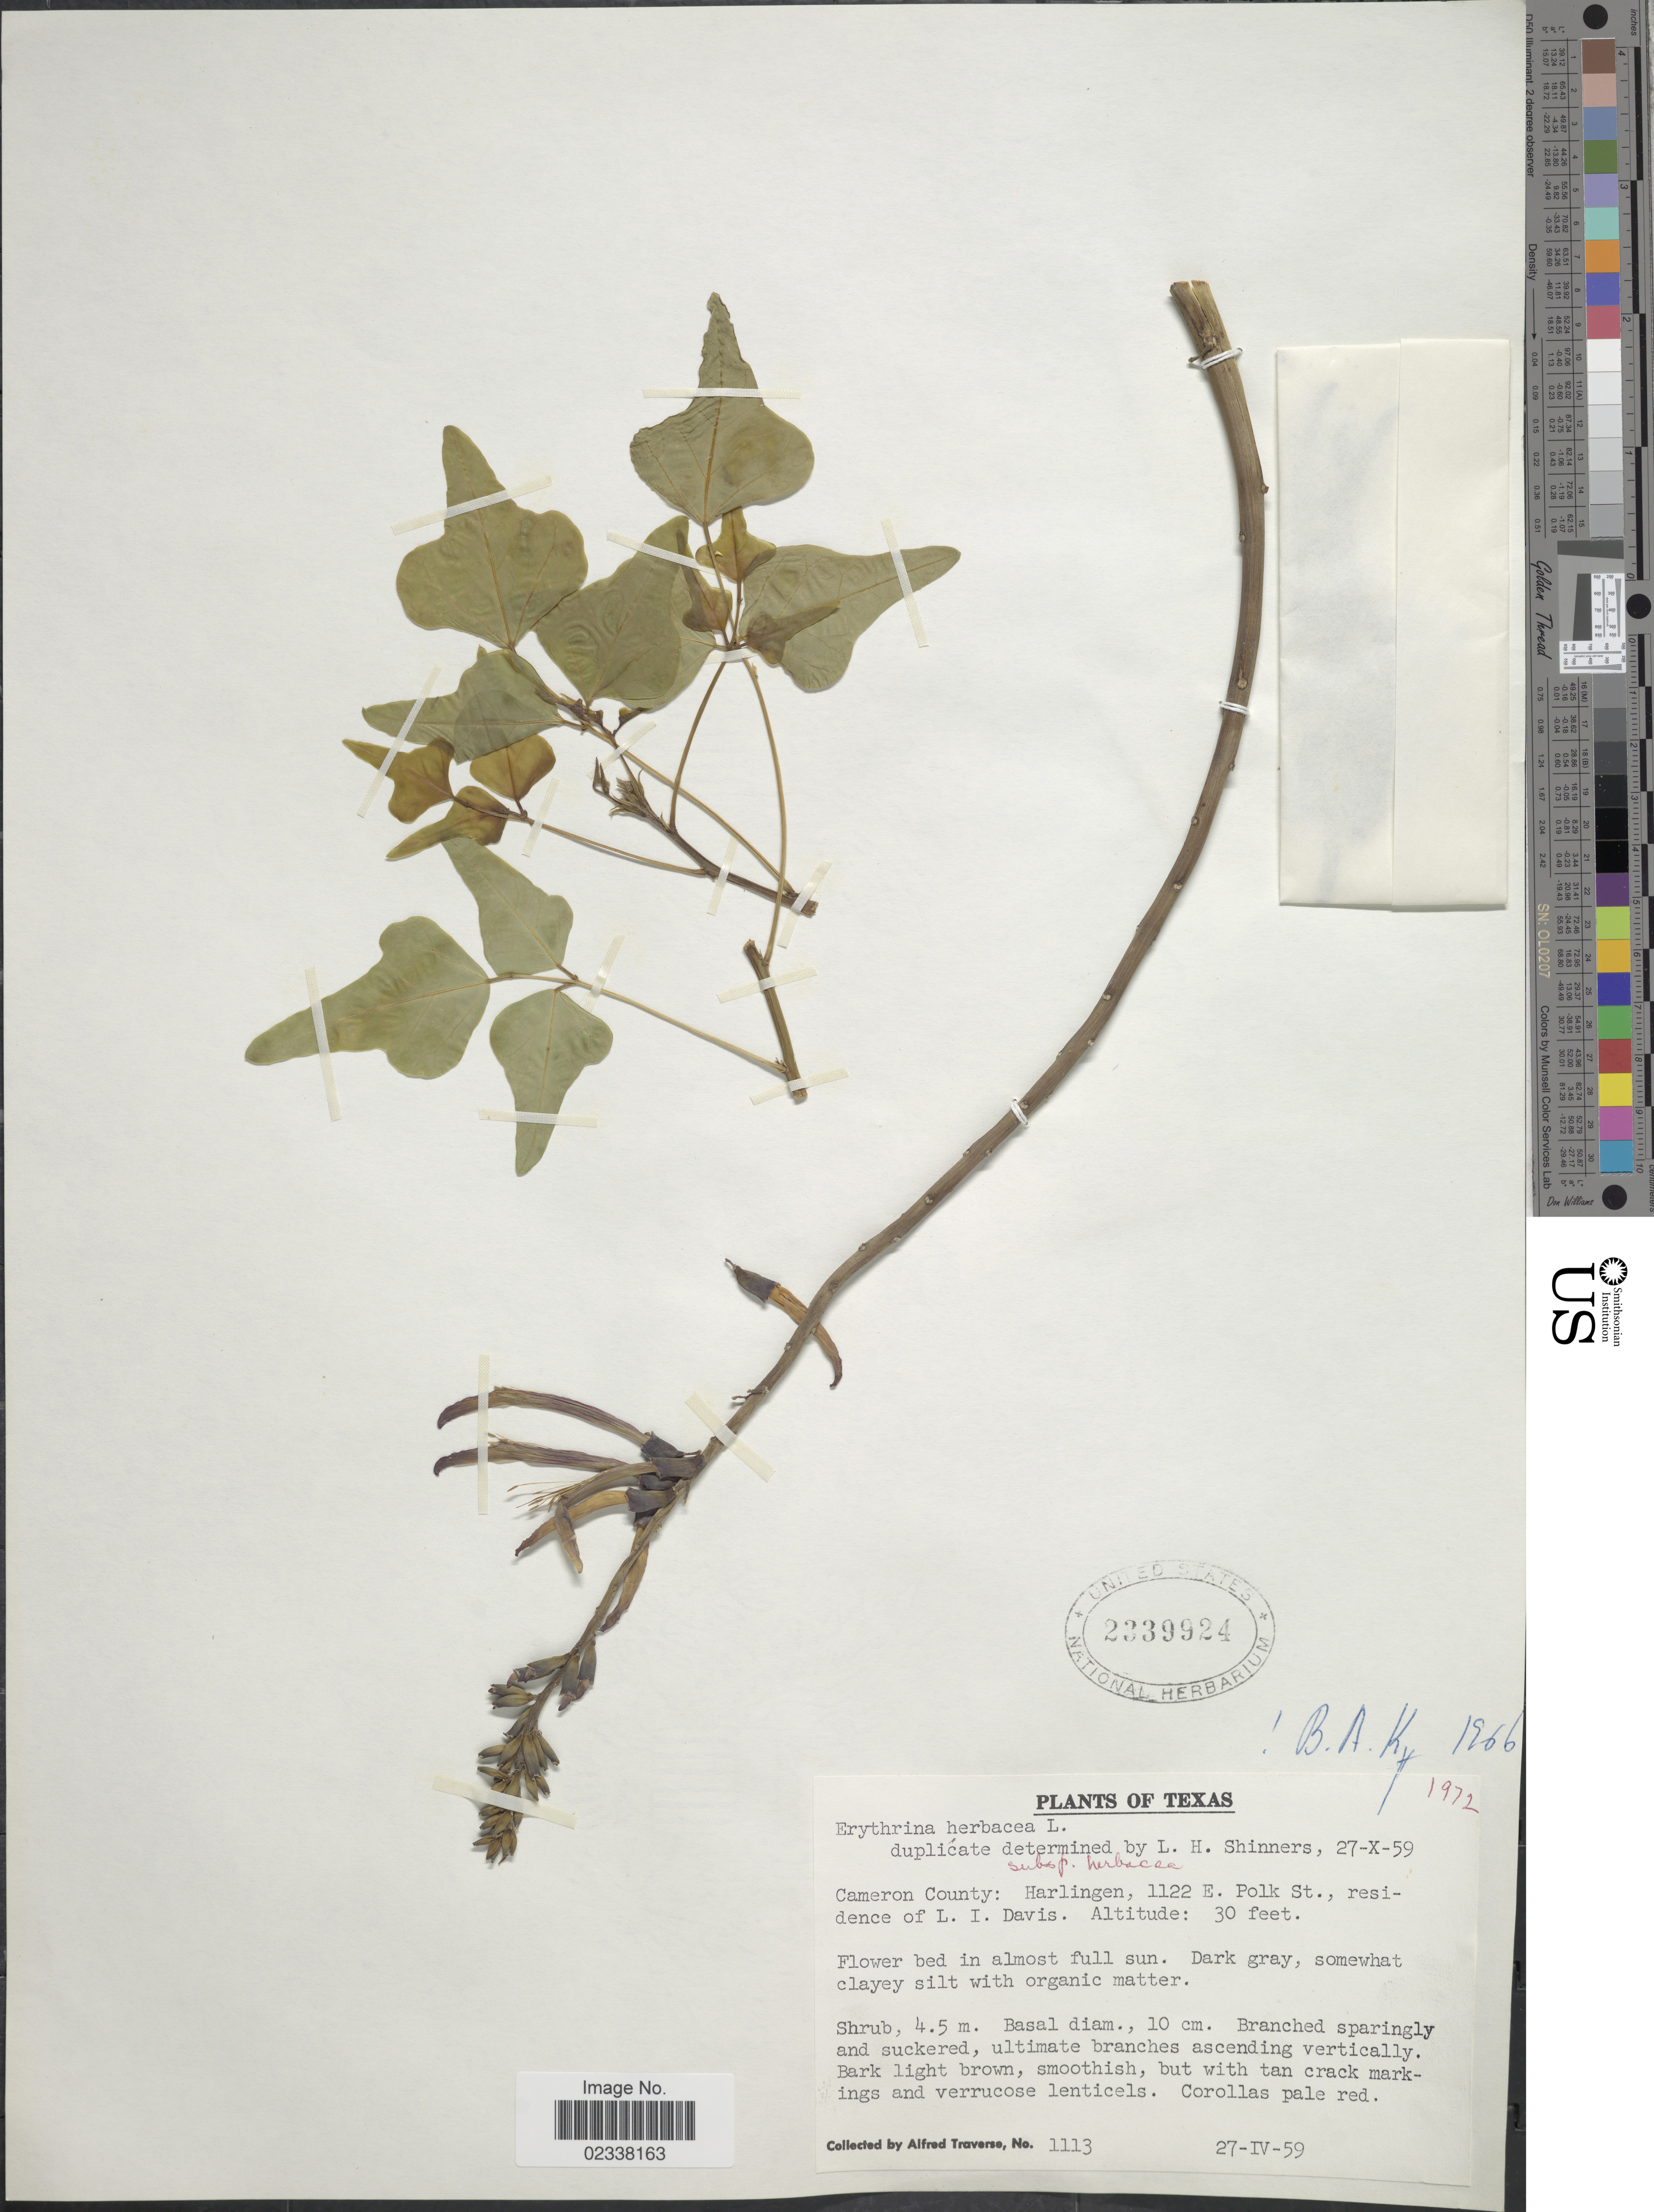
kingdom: Plantae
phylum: Tracheophyta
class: Magnoliopsida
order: Fabales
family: Fabaceae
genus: Erythrina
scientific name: Erythrina herbacea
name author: L.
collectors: A. Traverse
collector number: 1113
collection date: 1959-04-27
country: United States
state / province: Texas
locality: Cameron County: Harlingen, 1122 E. Polk St., residence of L. I. Davis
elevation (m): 9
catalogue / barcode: US 2339924